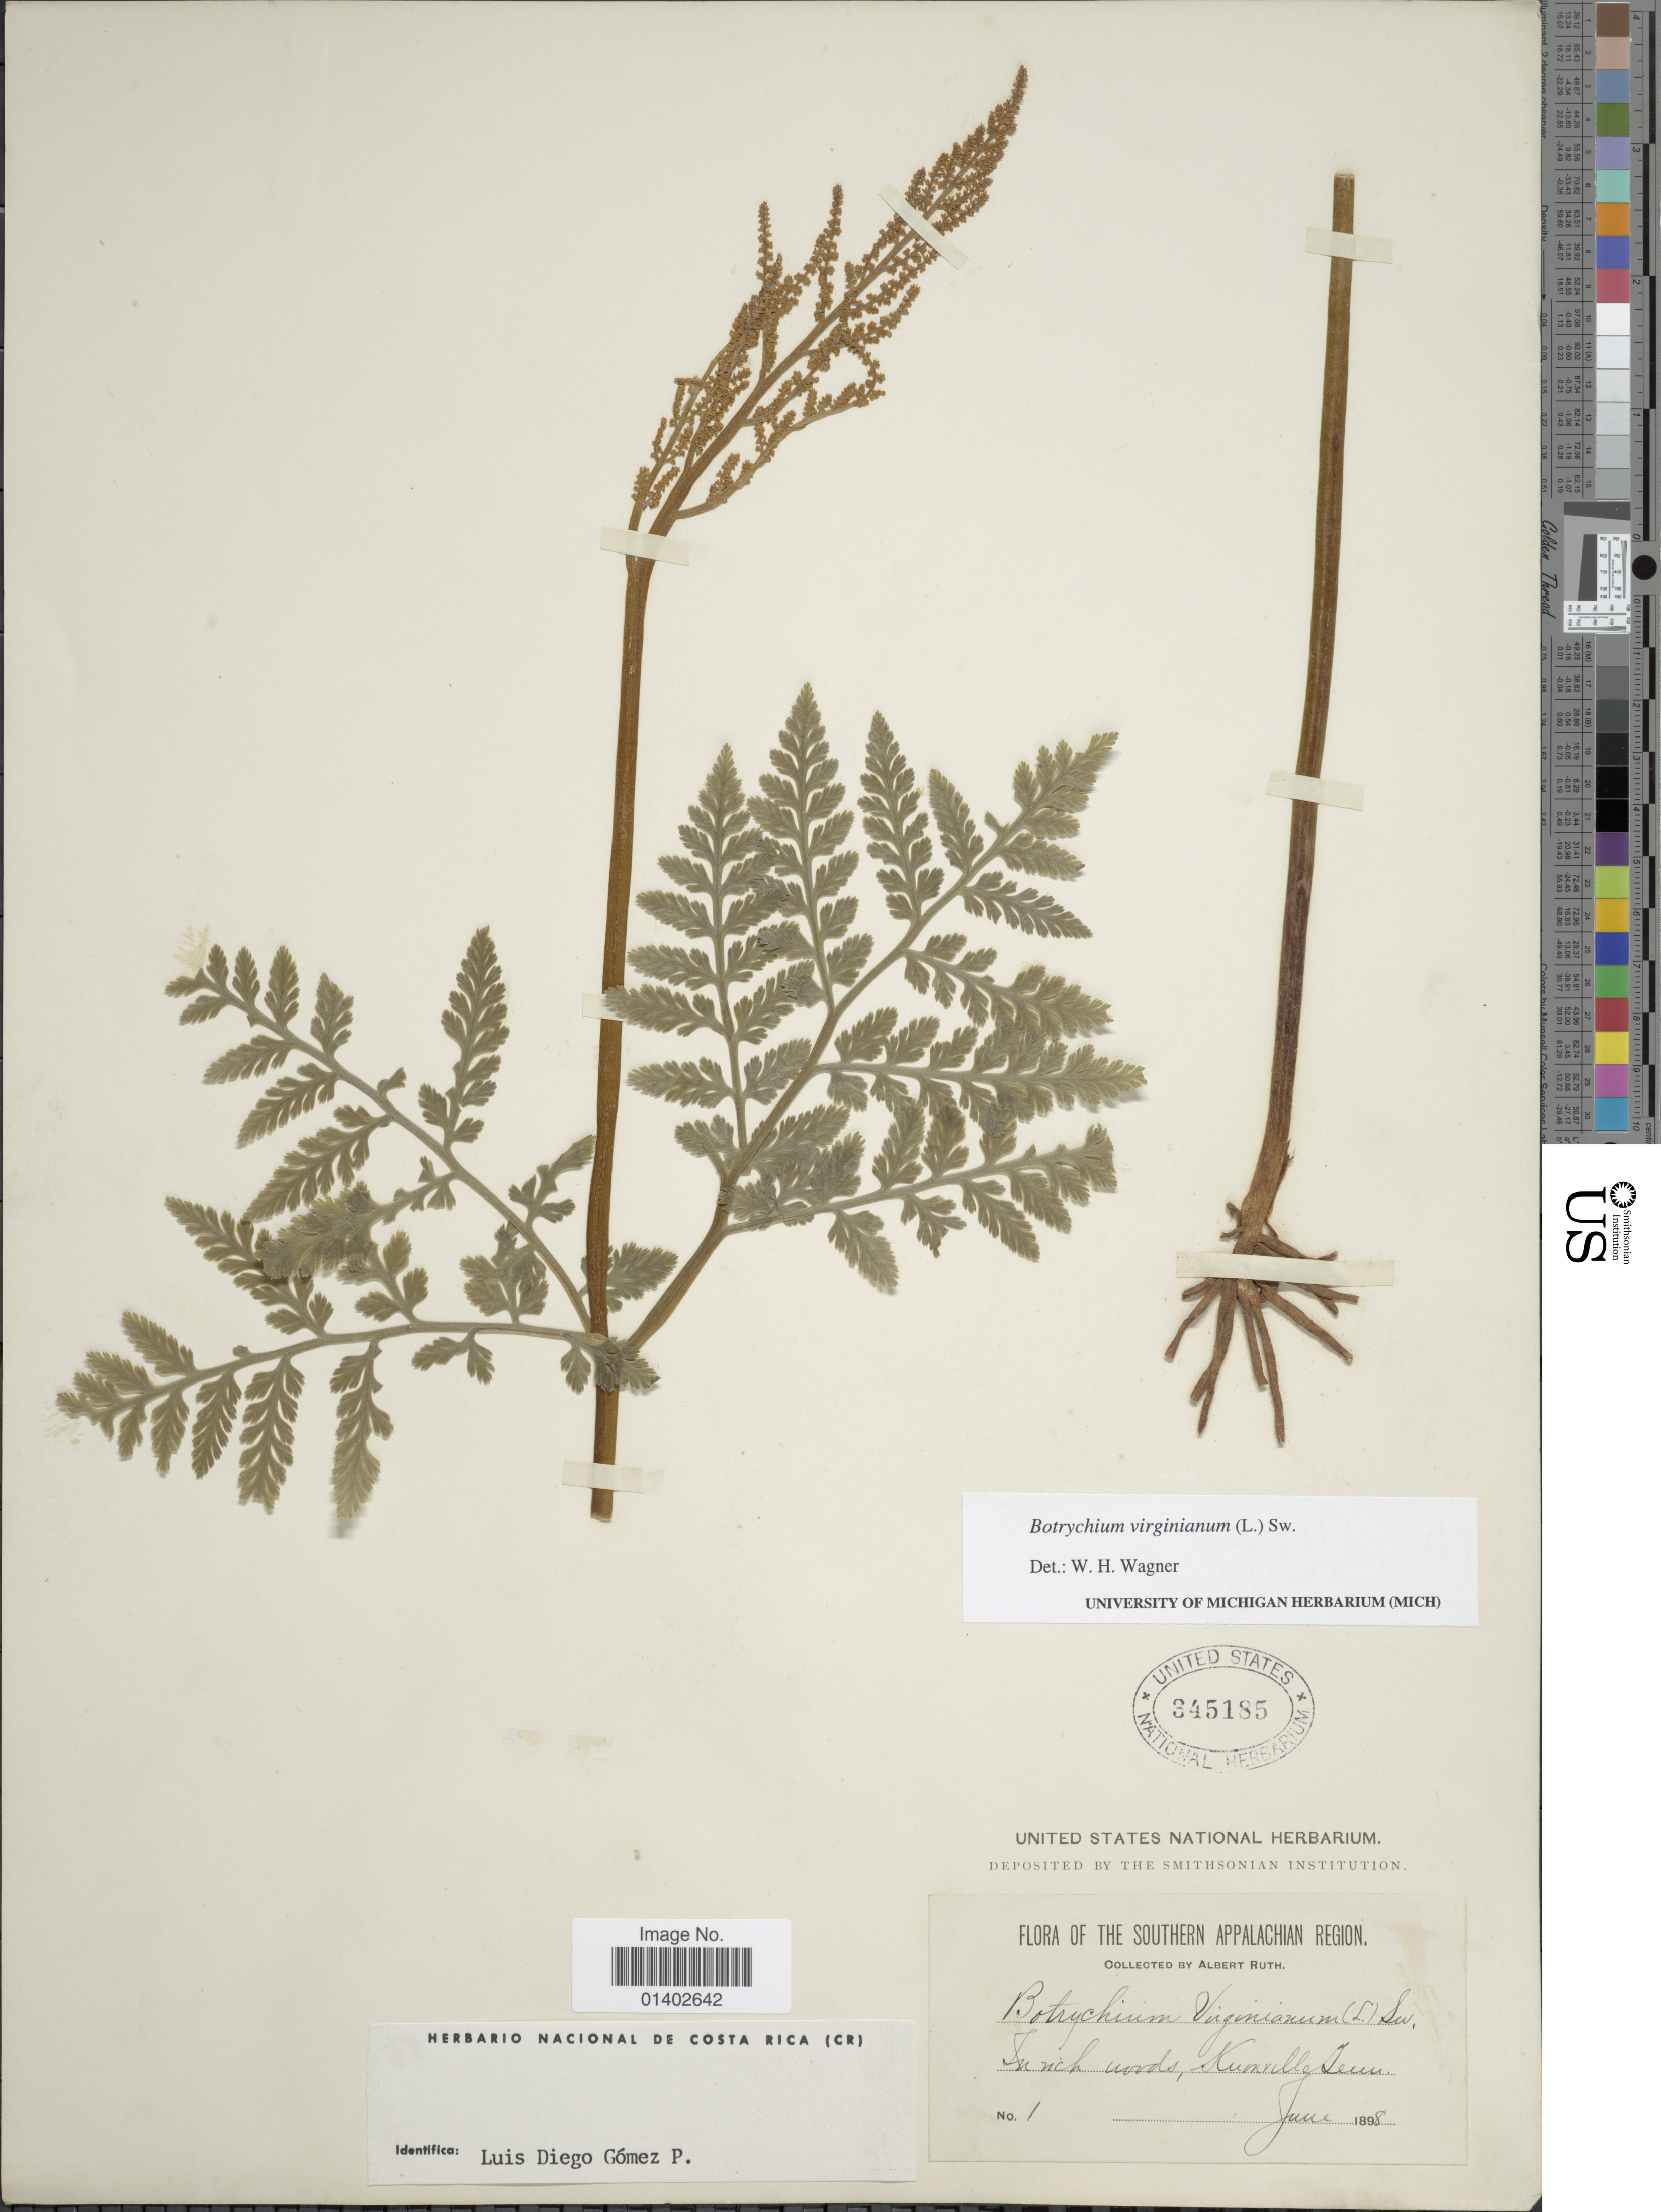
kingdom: Plantae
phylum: Tracheophyta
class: Polypodiopsida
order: Ophioglossales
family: Ophioglossaceae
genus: Botrychium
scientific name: Botrychium virginianum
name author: (L.) Sw.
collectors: A. Ruth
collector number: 1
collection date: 1898-06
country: United States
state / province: Tennessee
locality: The southern Appalachian Region, In rich woods, Knoxville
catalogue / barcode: US 345185